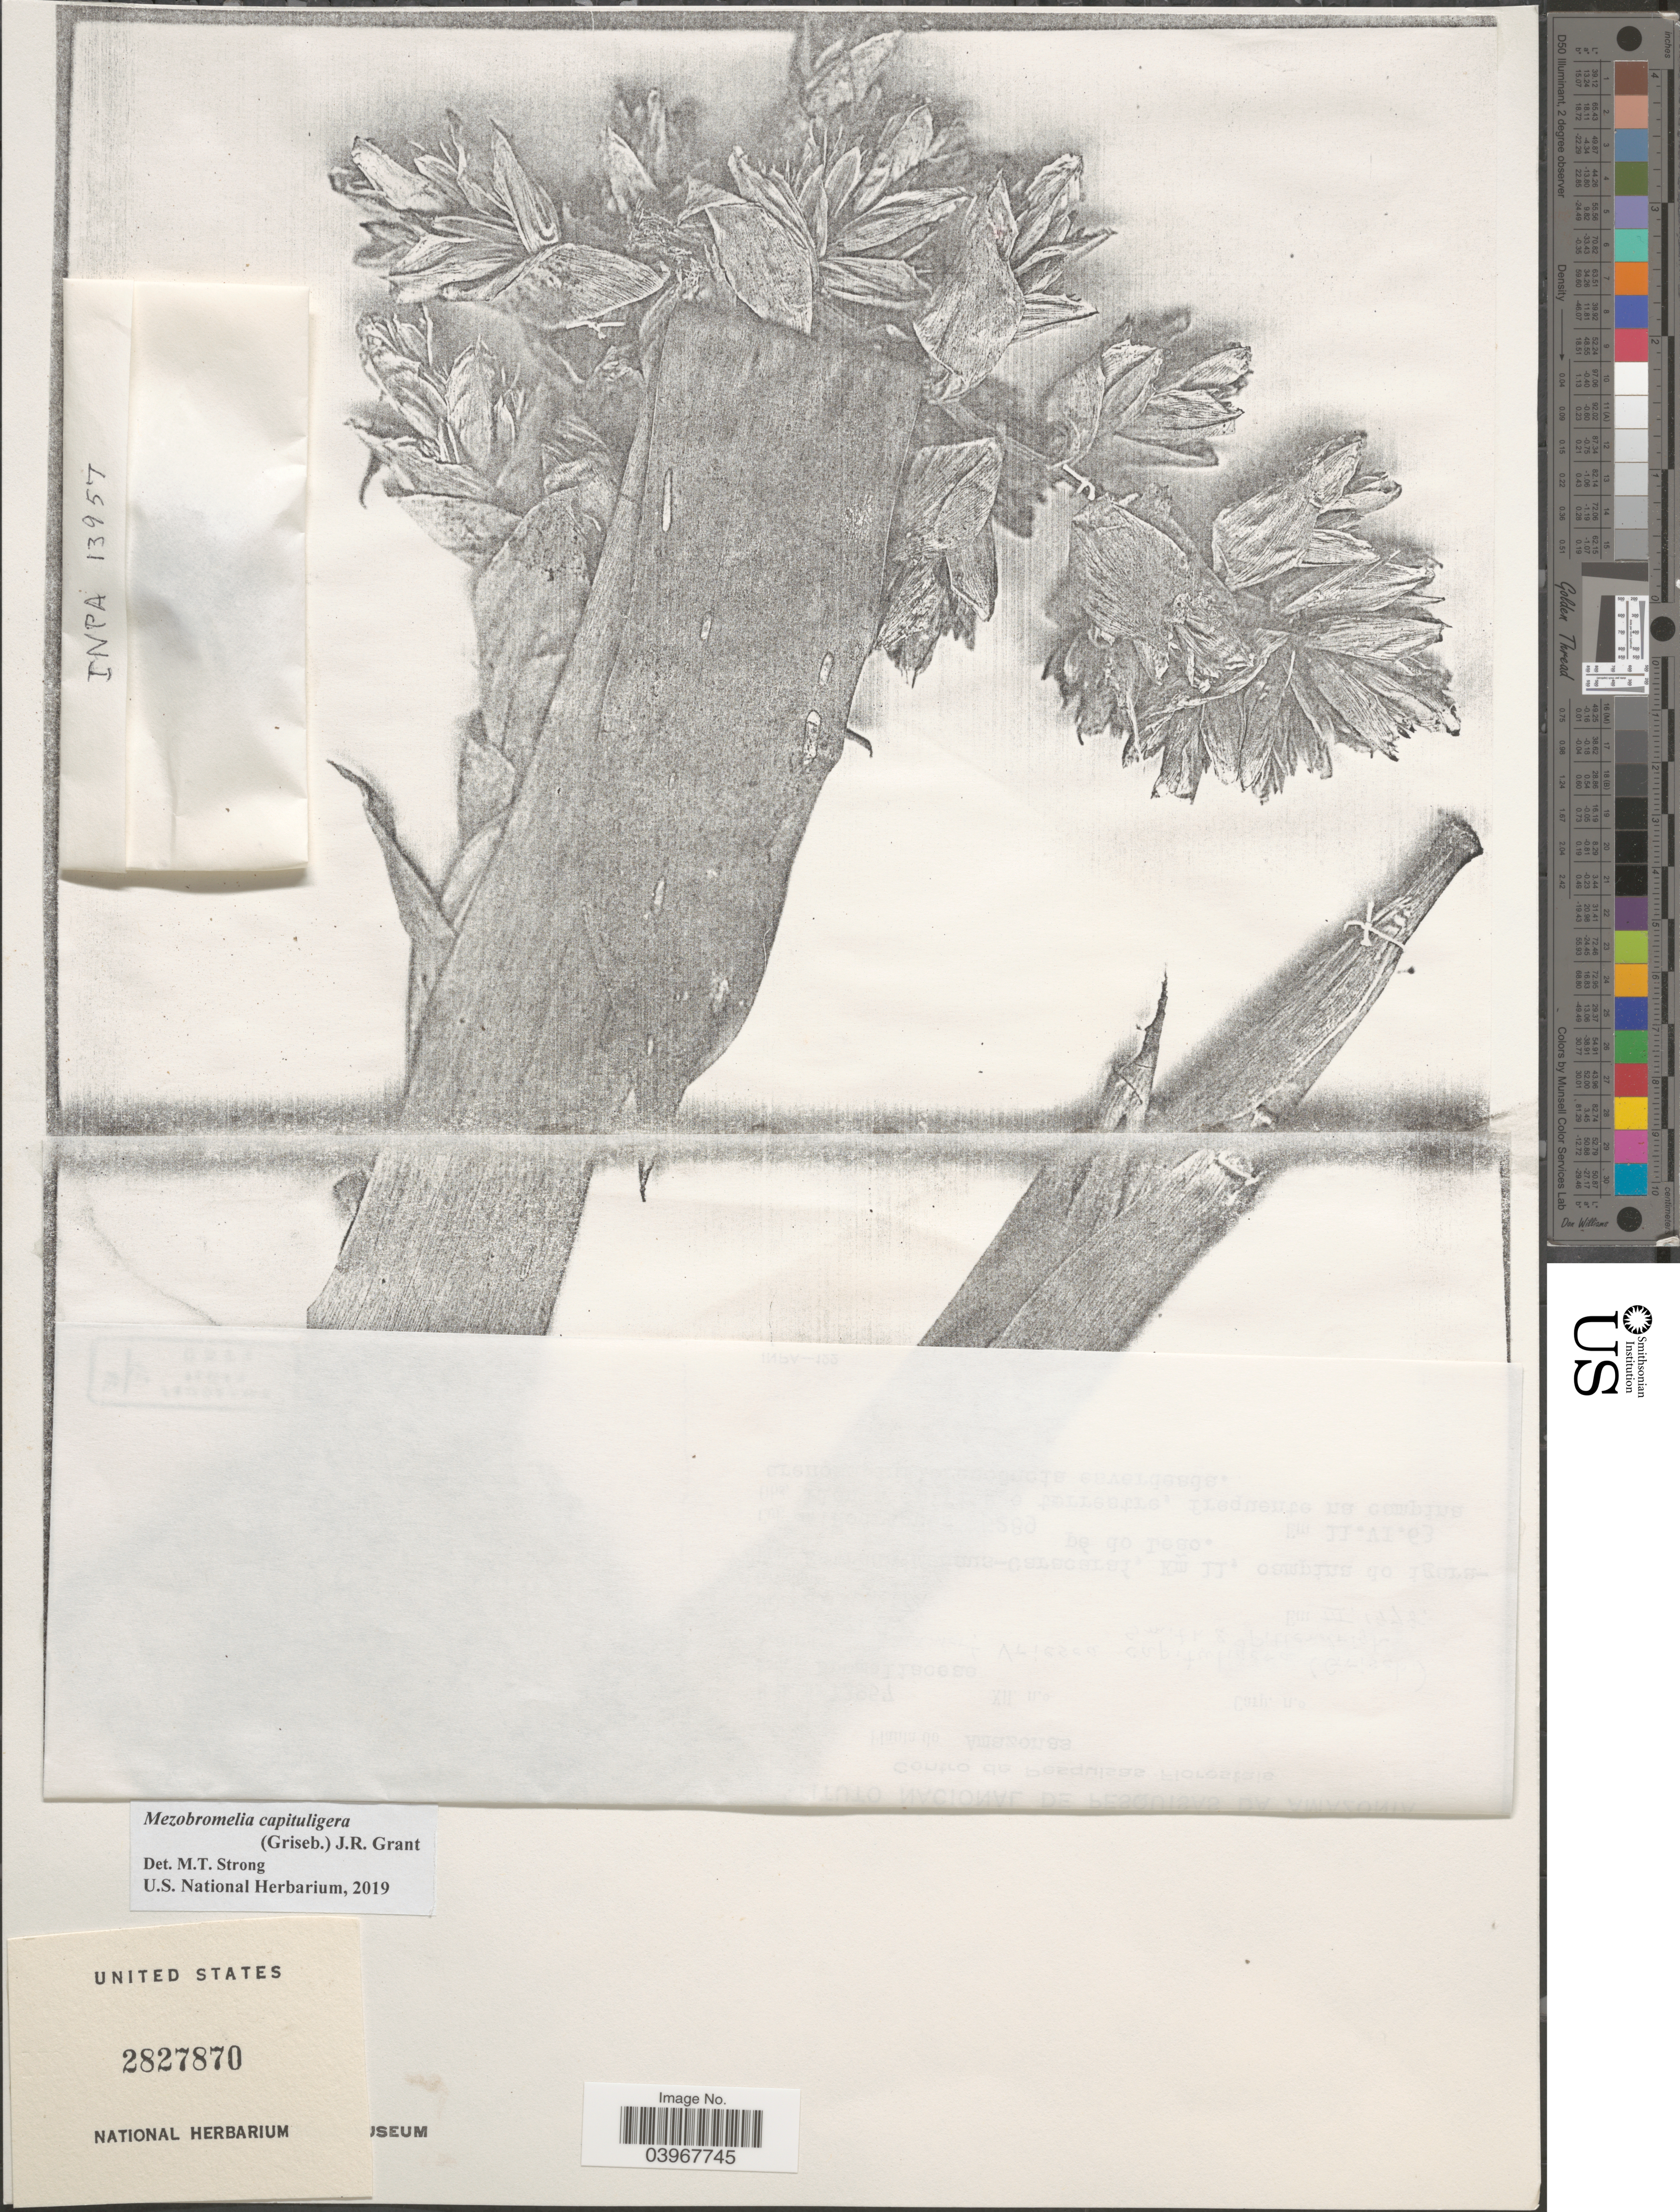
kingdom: Plantae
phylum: Tracheophyta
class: Liliopsida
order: Poales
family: Bromeliaceae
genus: Mezobromelia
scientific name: Mezobromelia capituligera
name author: (Griseb.) J.R. Grant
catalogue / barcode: US 2827870